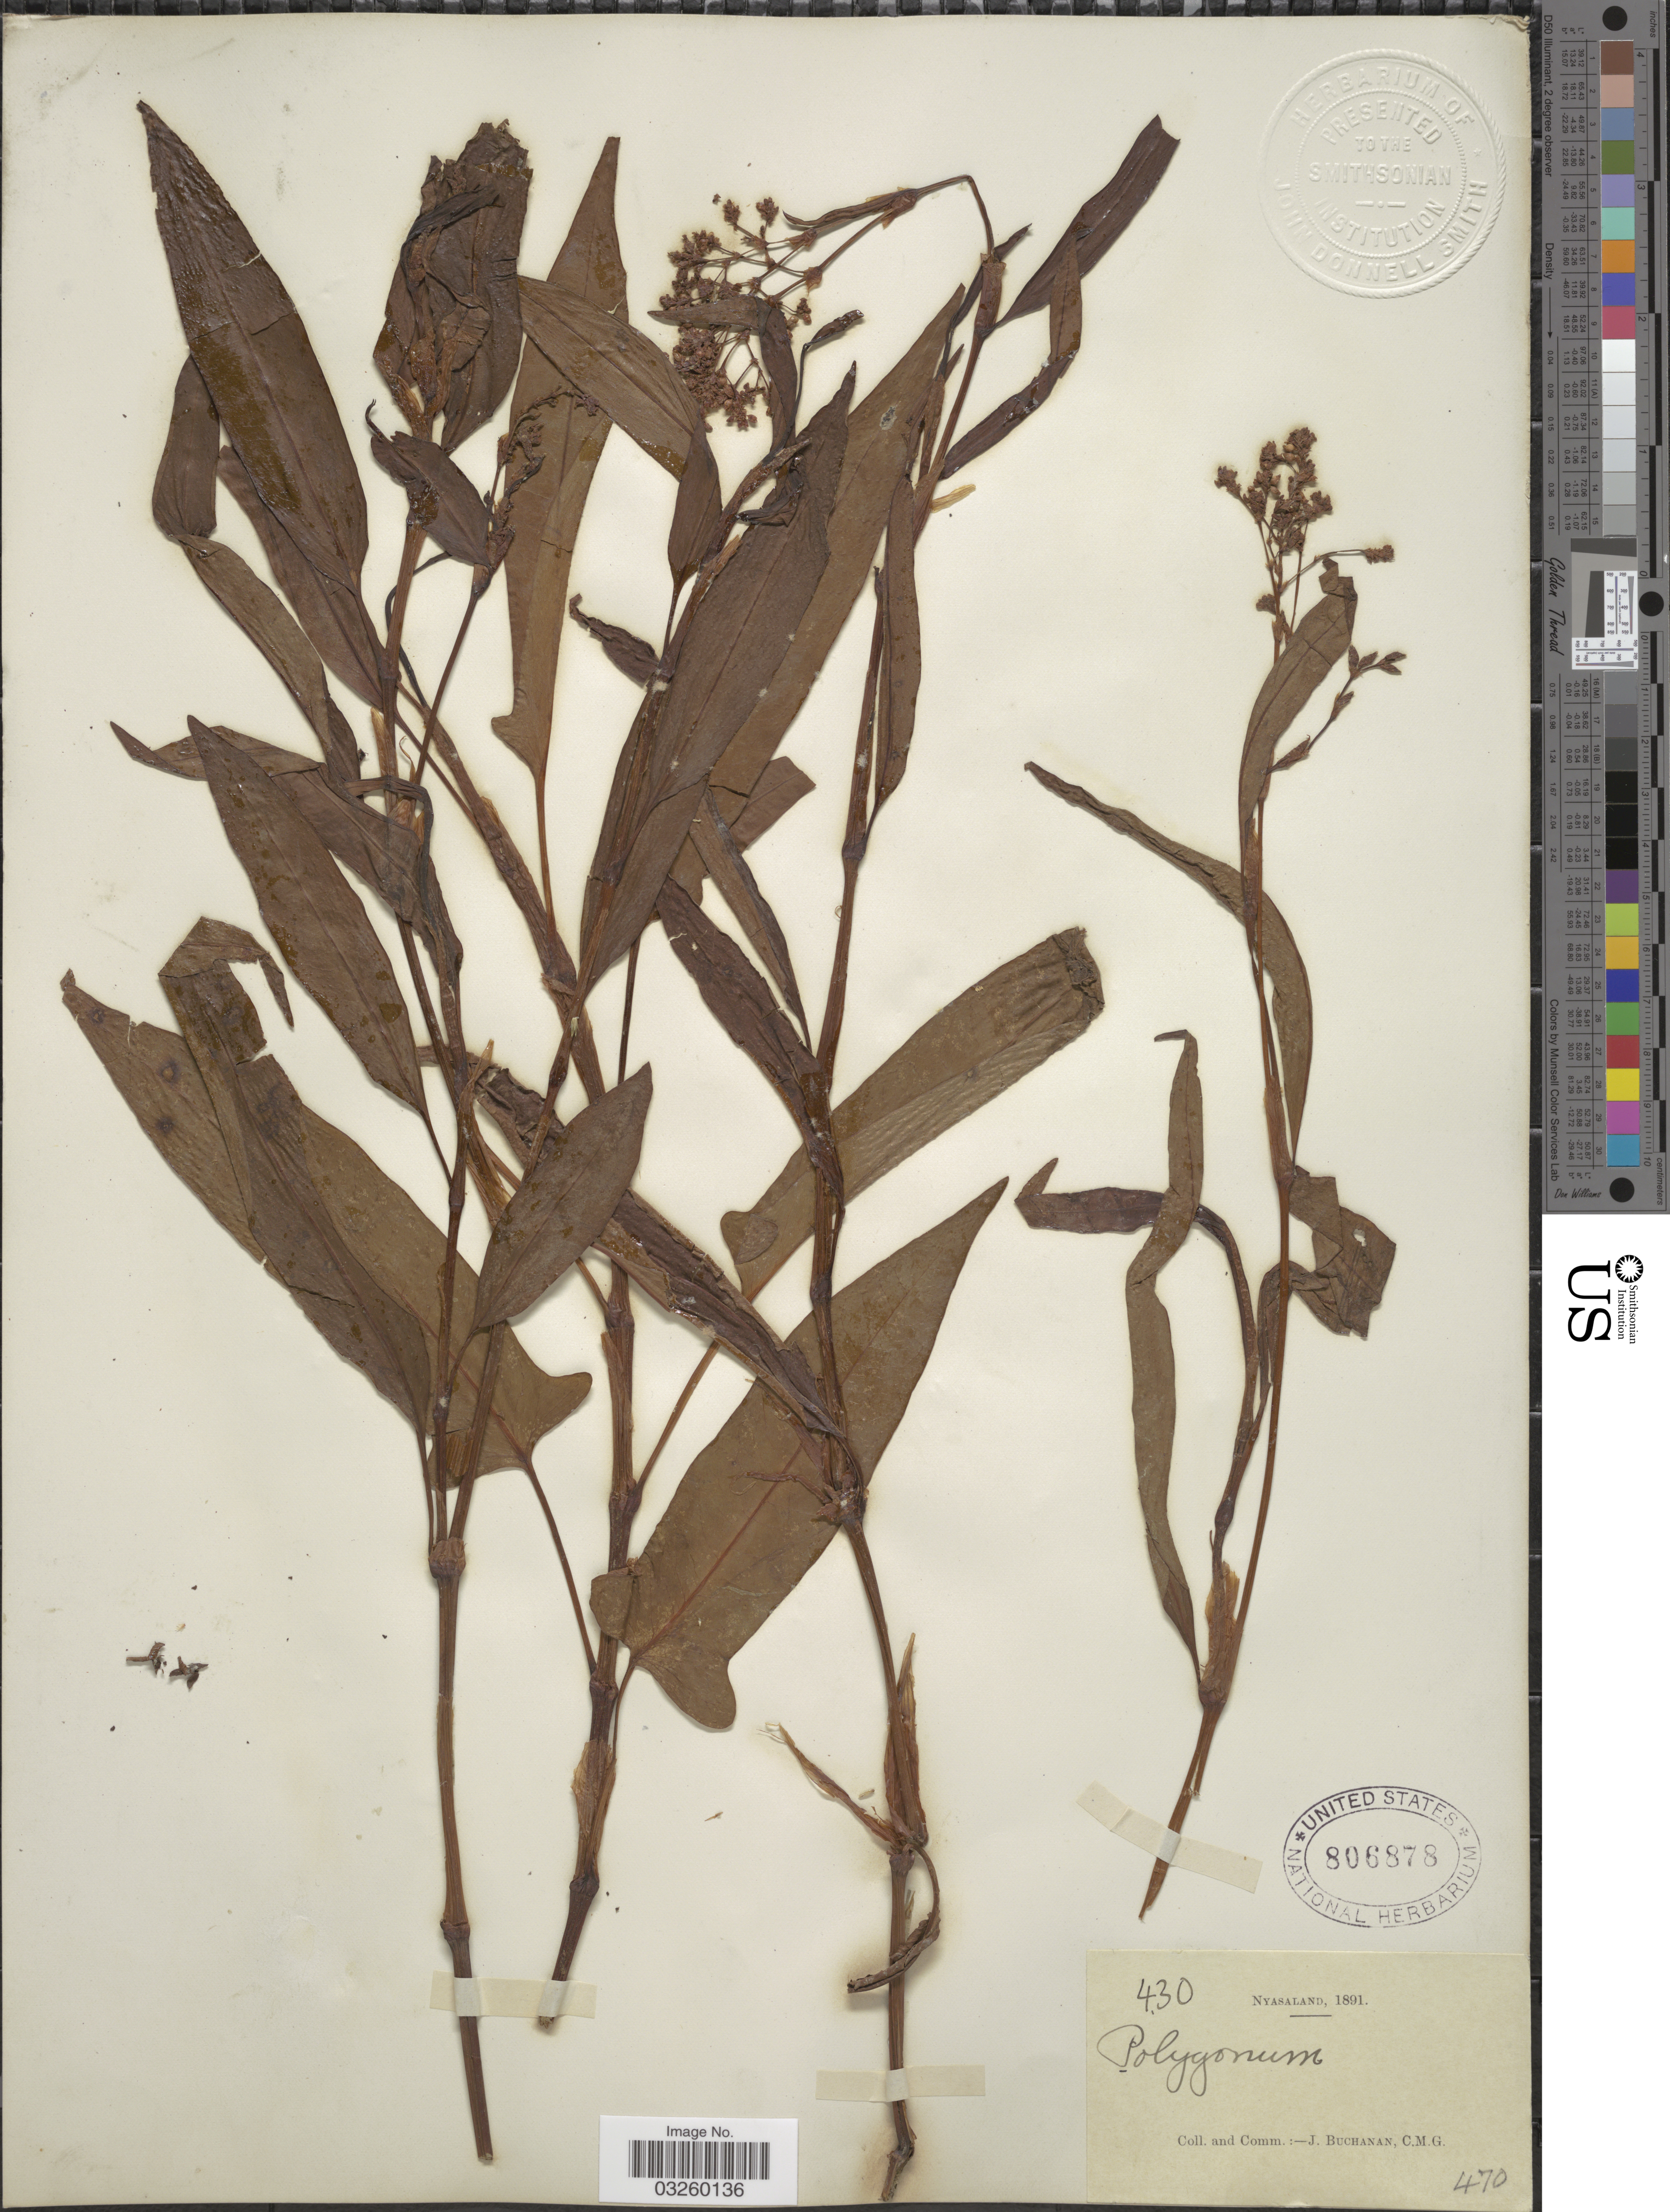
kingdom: Plantae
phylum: Tracheophyta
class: Magnoliopsida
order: Caryophyllales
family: Polygonaceae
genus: Persicaria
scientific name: Persicaria glomerata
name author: (Dammer) S. Ortiz & Pavia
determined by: Strong, Mark T., (BOT), Smithsonian Institution - National Museum of Natural History (UNITED STATES)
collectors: J. Buchanan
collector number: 430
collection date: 1891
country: Malawi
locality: Nyasaland.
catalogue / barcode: US 806878